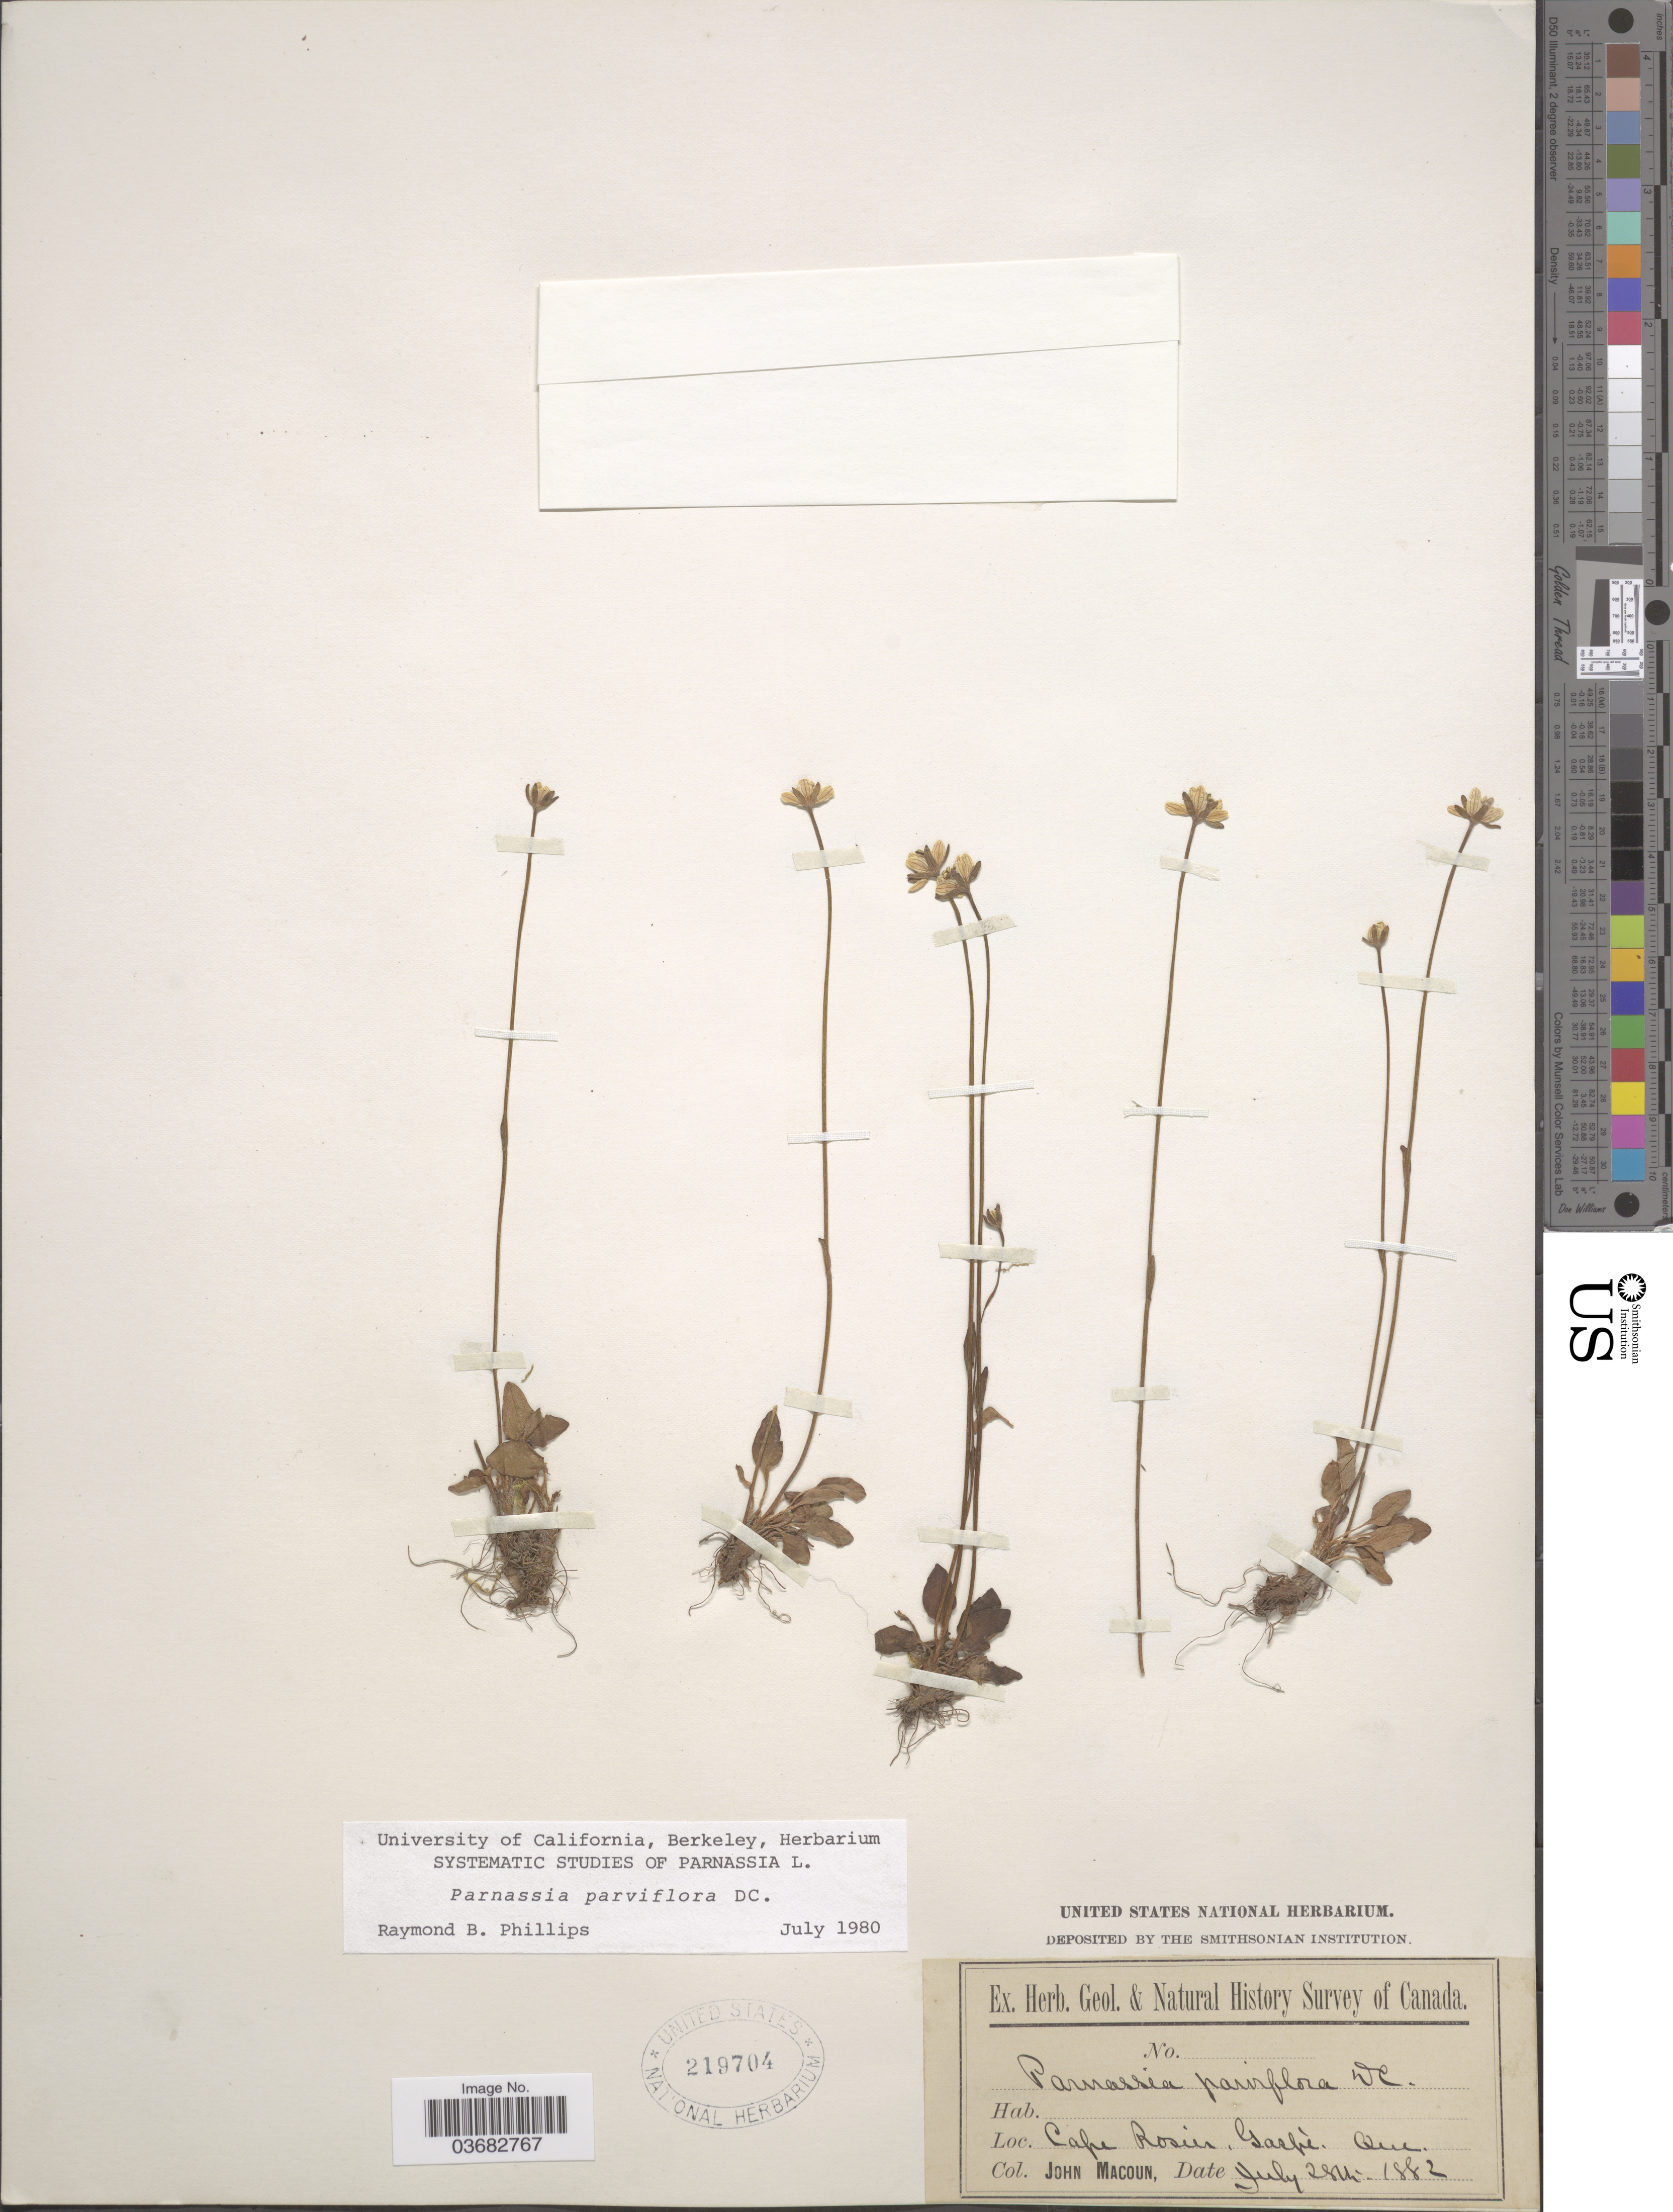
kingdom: Plantae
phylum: Tracheophyta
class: Magnoliopsida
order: Celastrales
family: Parnassiaceae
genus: Parnassia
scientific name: Parnassia parviflora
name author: DC.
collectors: J. Macoun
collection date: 1882-07-28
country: Canada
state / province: Quebec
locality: Geol. & Natural History Survey of Canada. Cape Rosier, Gaspé.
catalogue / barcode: US 219704